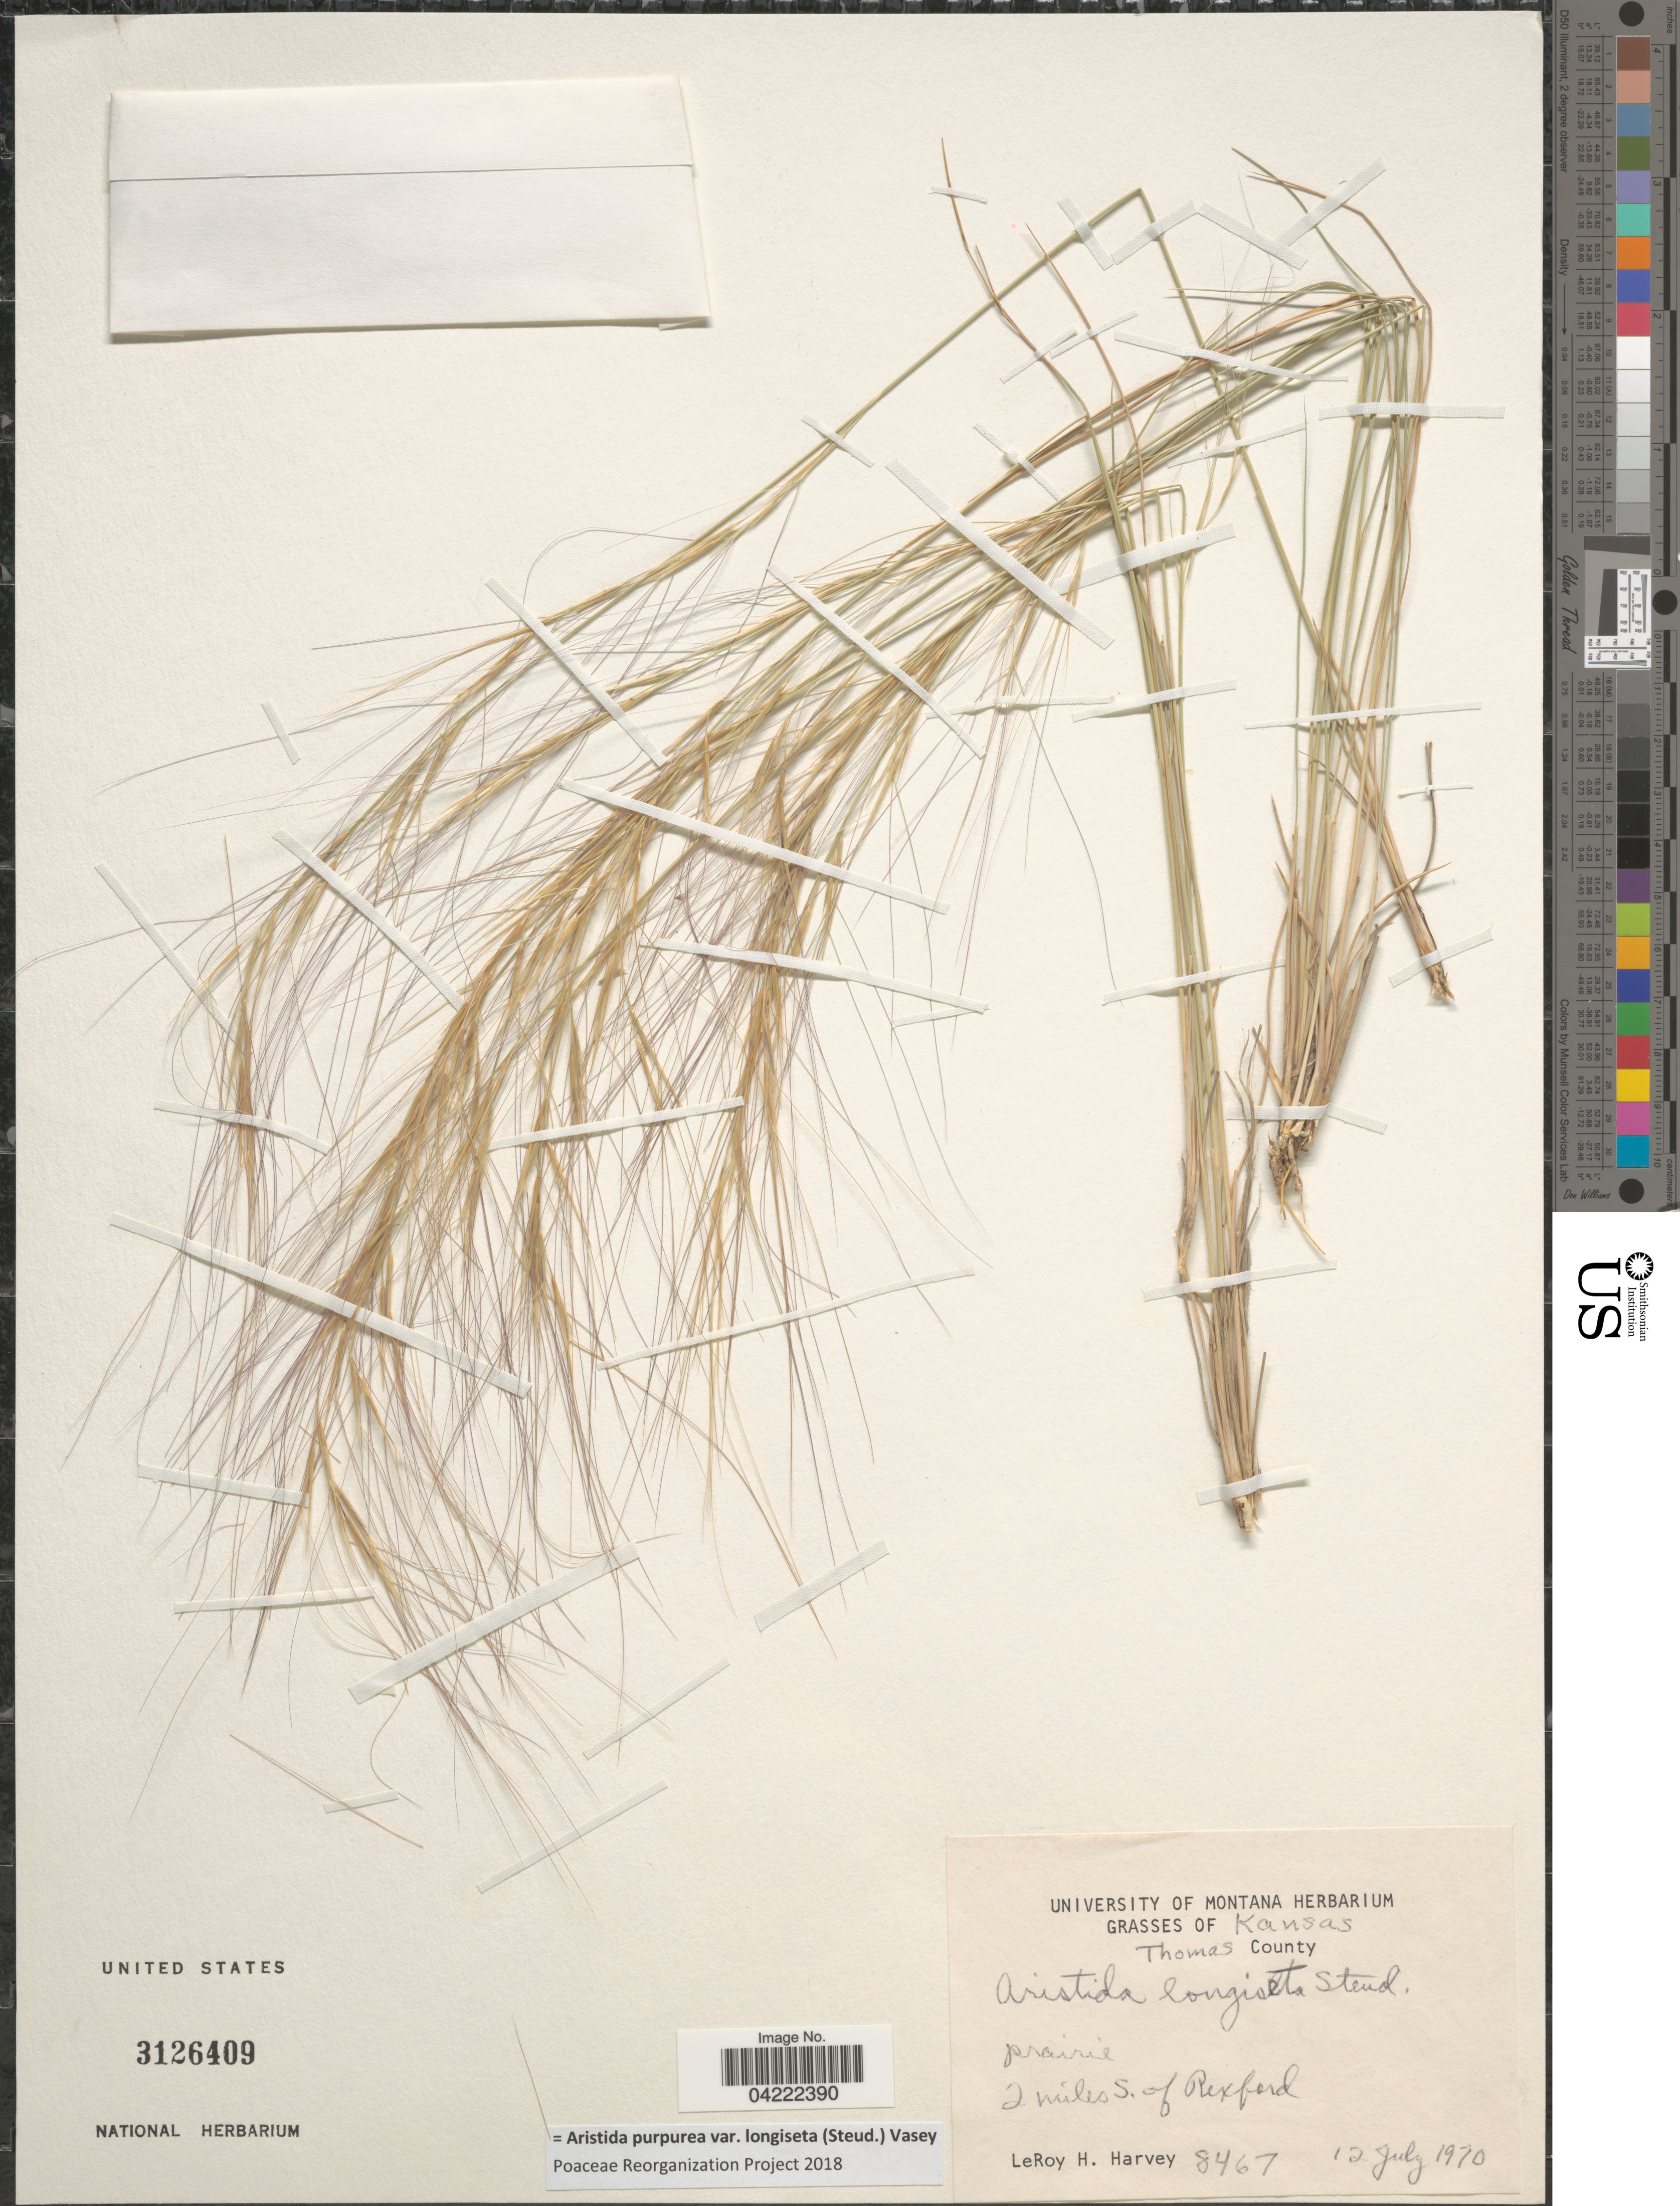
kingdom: Plantae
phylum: Tracheophyta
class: Liliopsida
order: Poales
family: Poaceae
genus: Aristida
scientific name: Aristida purpurea var. longiseta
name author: (Steud.) Vasey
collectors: L. H. Harvey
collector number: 8467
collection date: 1970-07-12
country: United States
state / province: Kansas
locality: Thomas County. 2 miles S. of Rexford.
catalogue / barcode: US 3126409